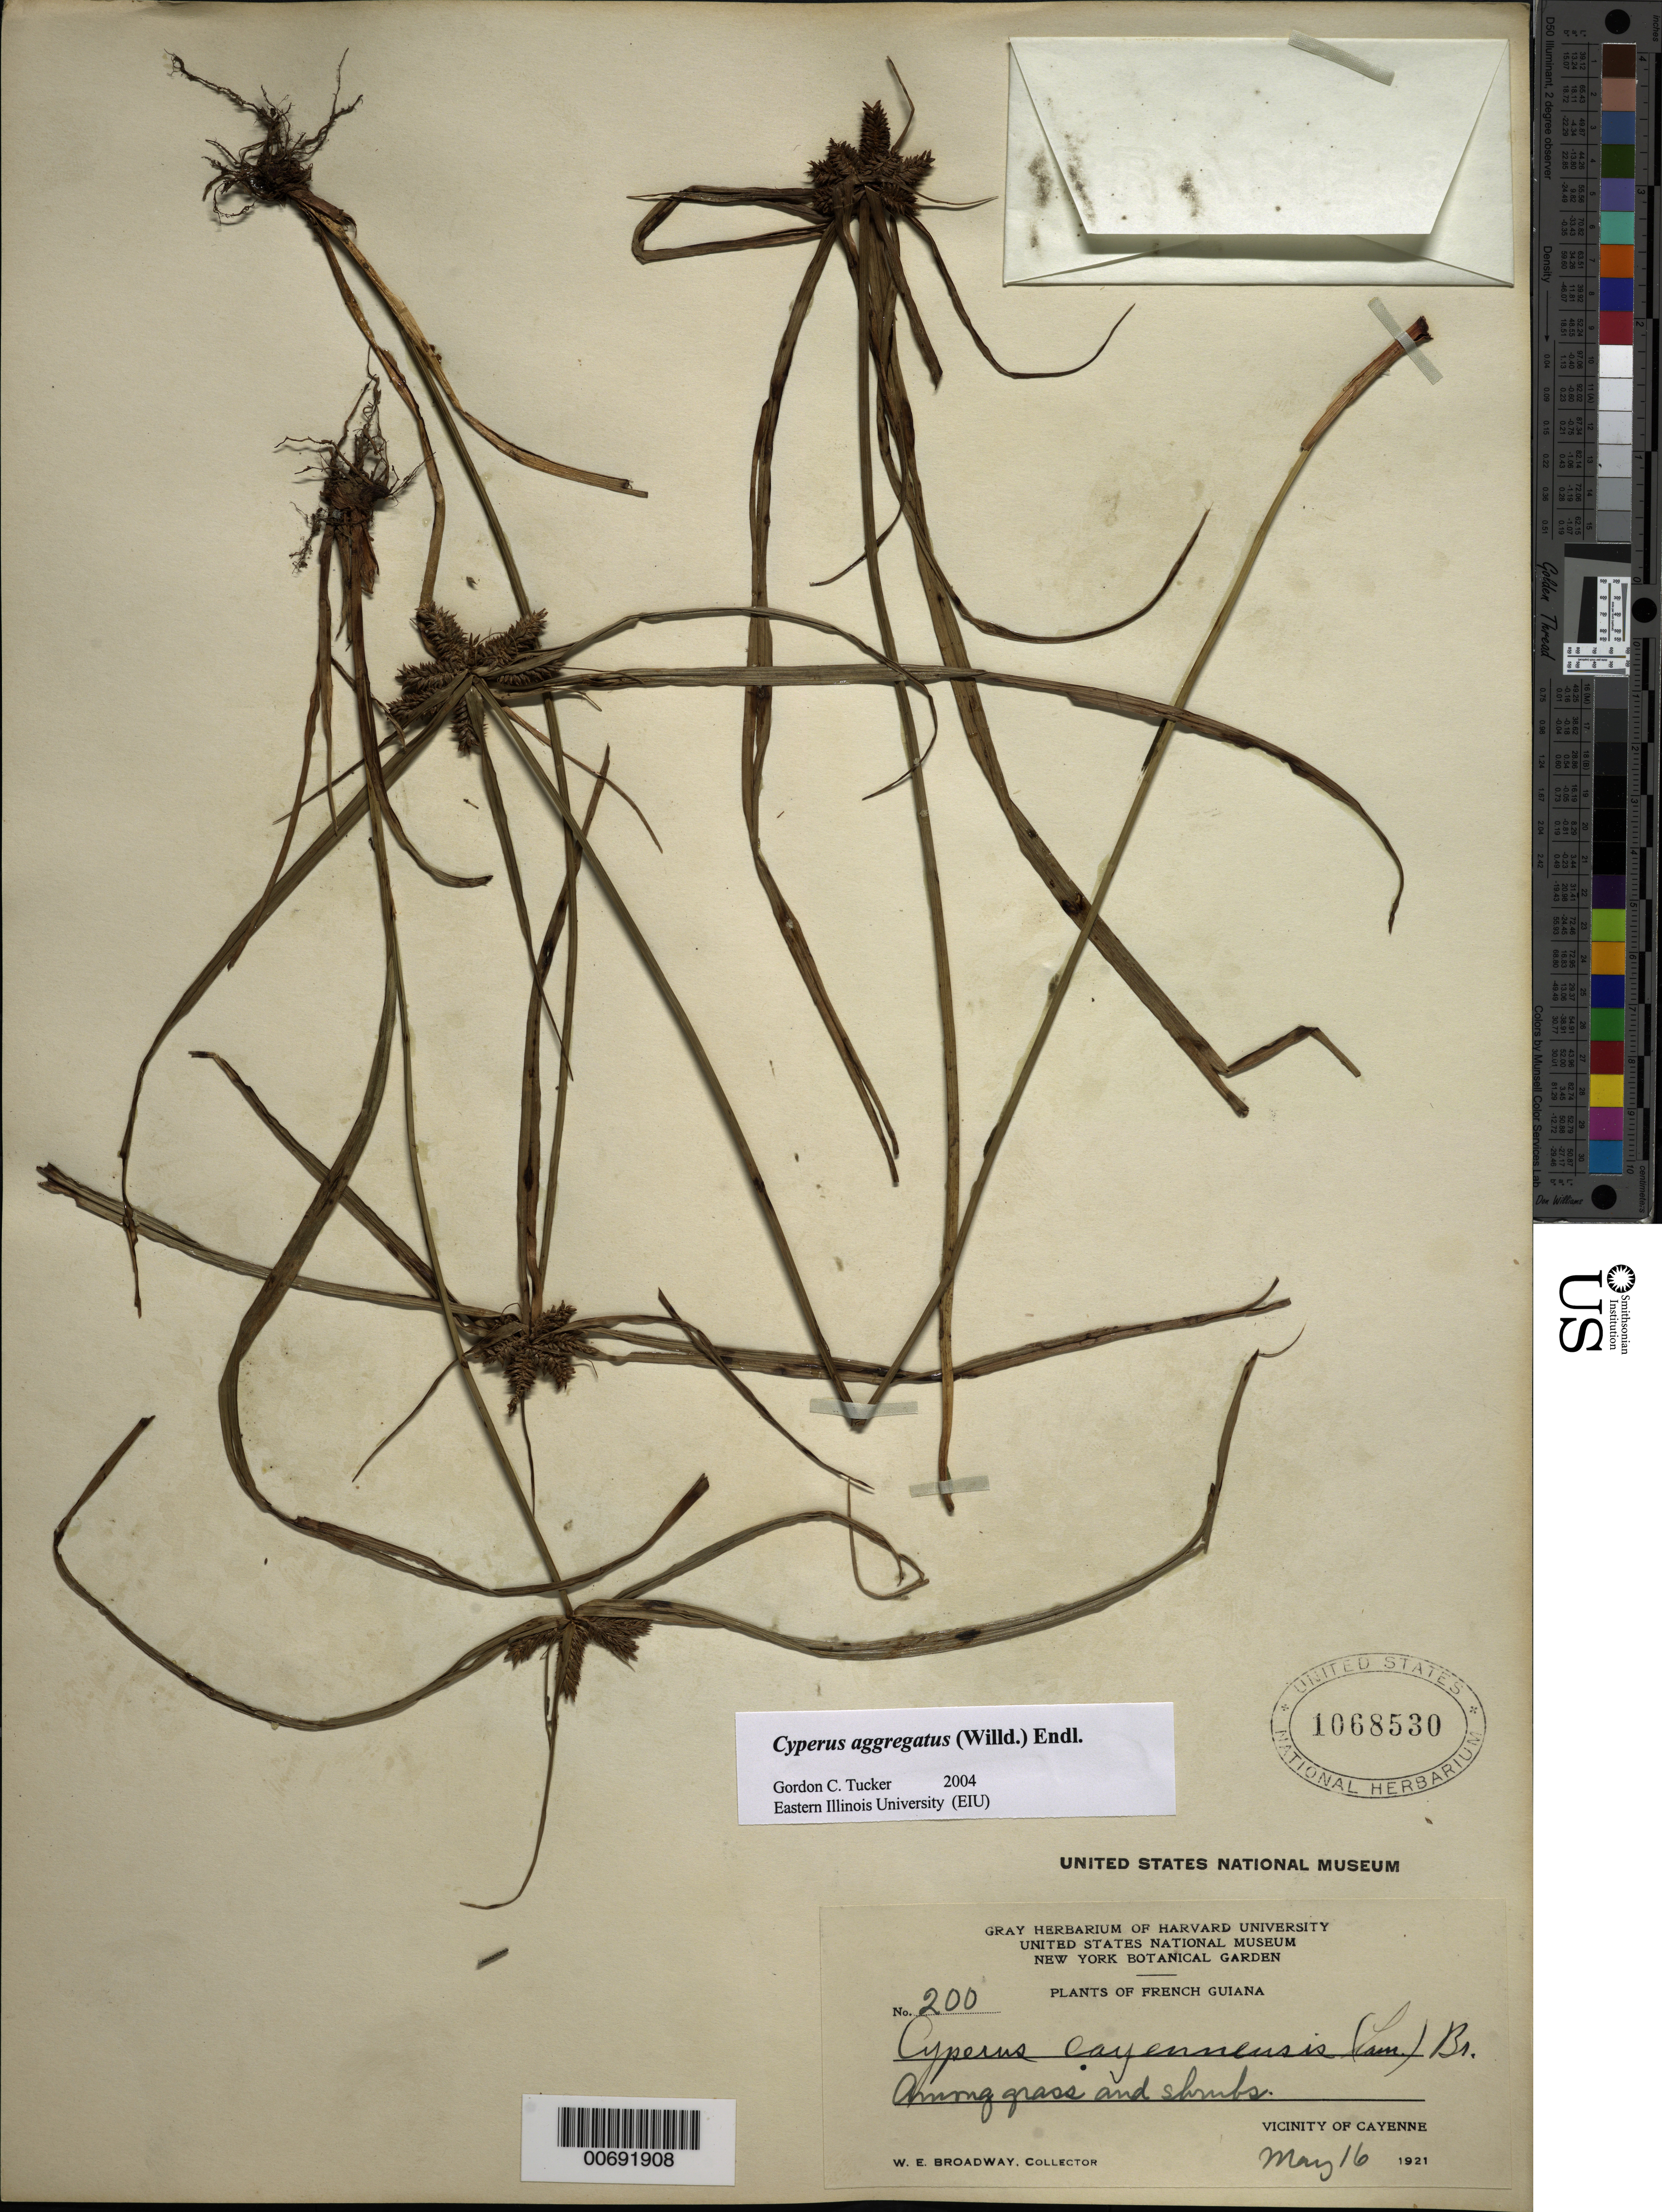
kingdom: Plantae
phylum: Tracheophyta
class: Liliopsida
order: Poales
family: Cyperaceae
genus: Cyperus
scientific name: Cyperus aggregatus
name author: (Willd.) Endl.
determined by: Tucker, G. C.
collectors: W. E. Broadway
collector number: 200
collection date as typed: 16-May-21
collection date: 1921-05-16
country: French Guiana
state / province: Cayenne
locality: Cayenne, vic.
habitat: Among grass & shrubs;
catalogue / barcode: US 1068530